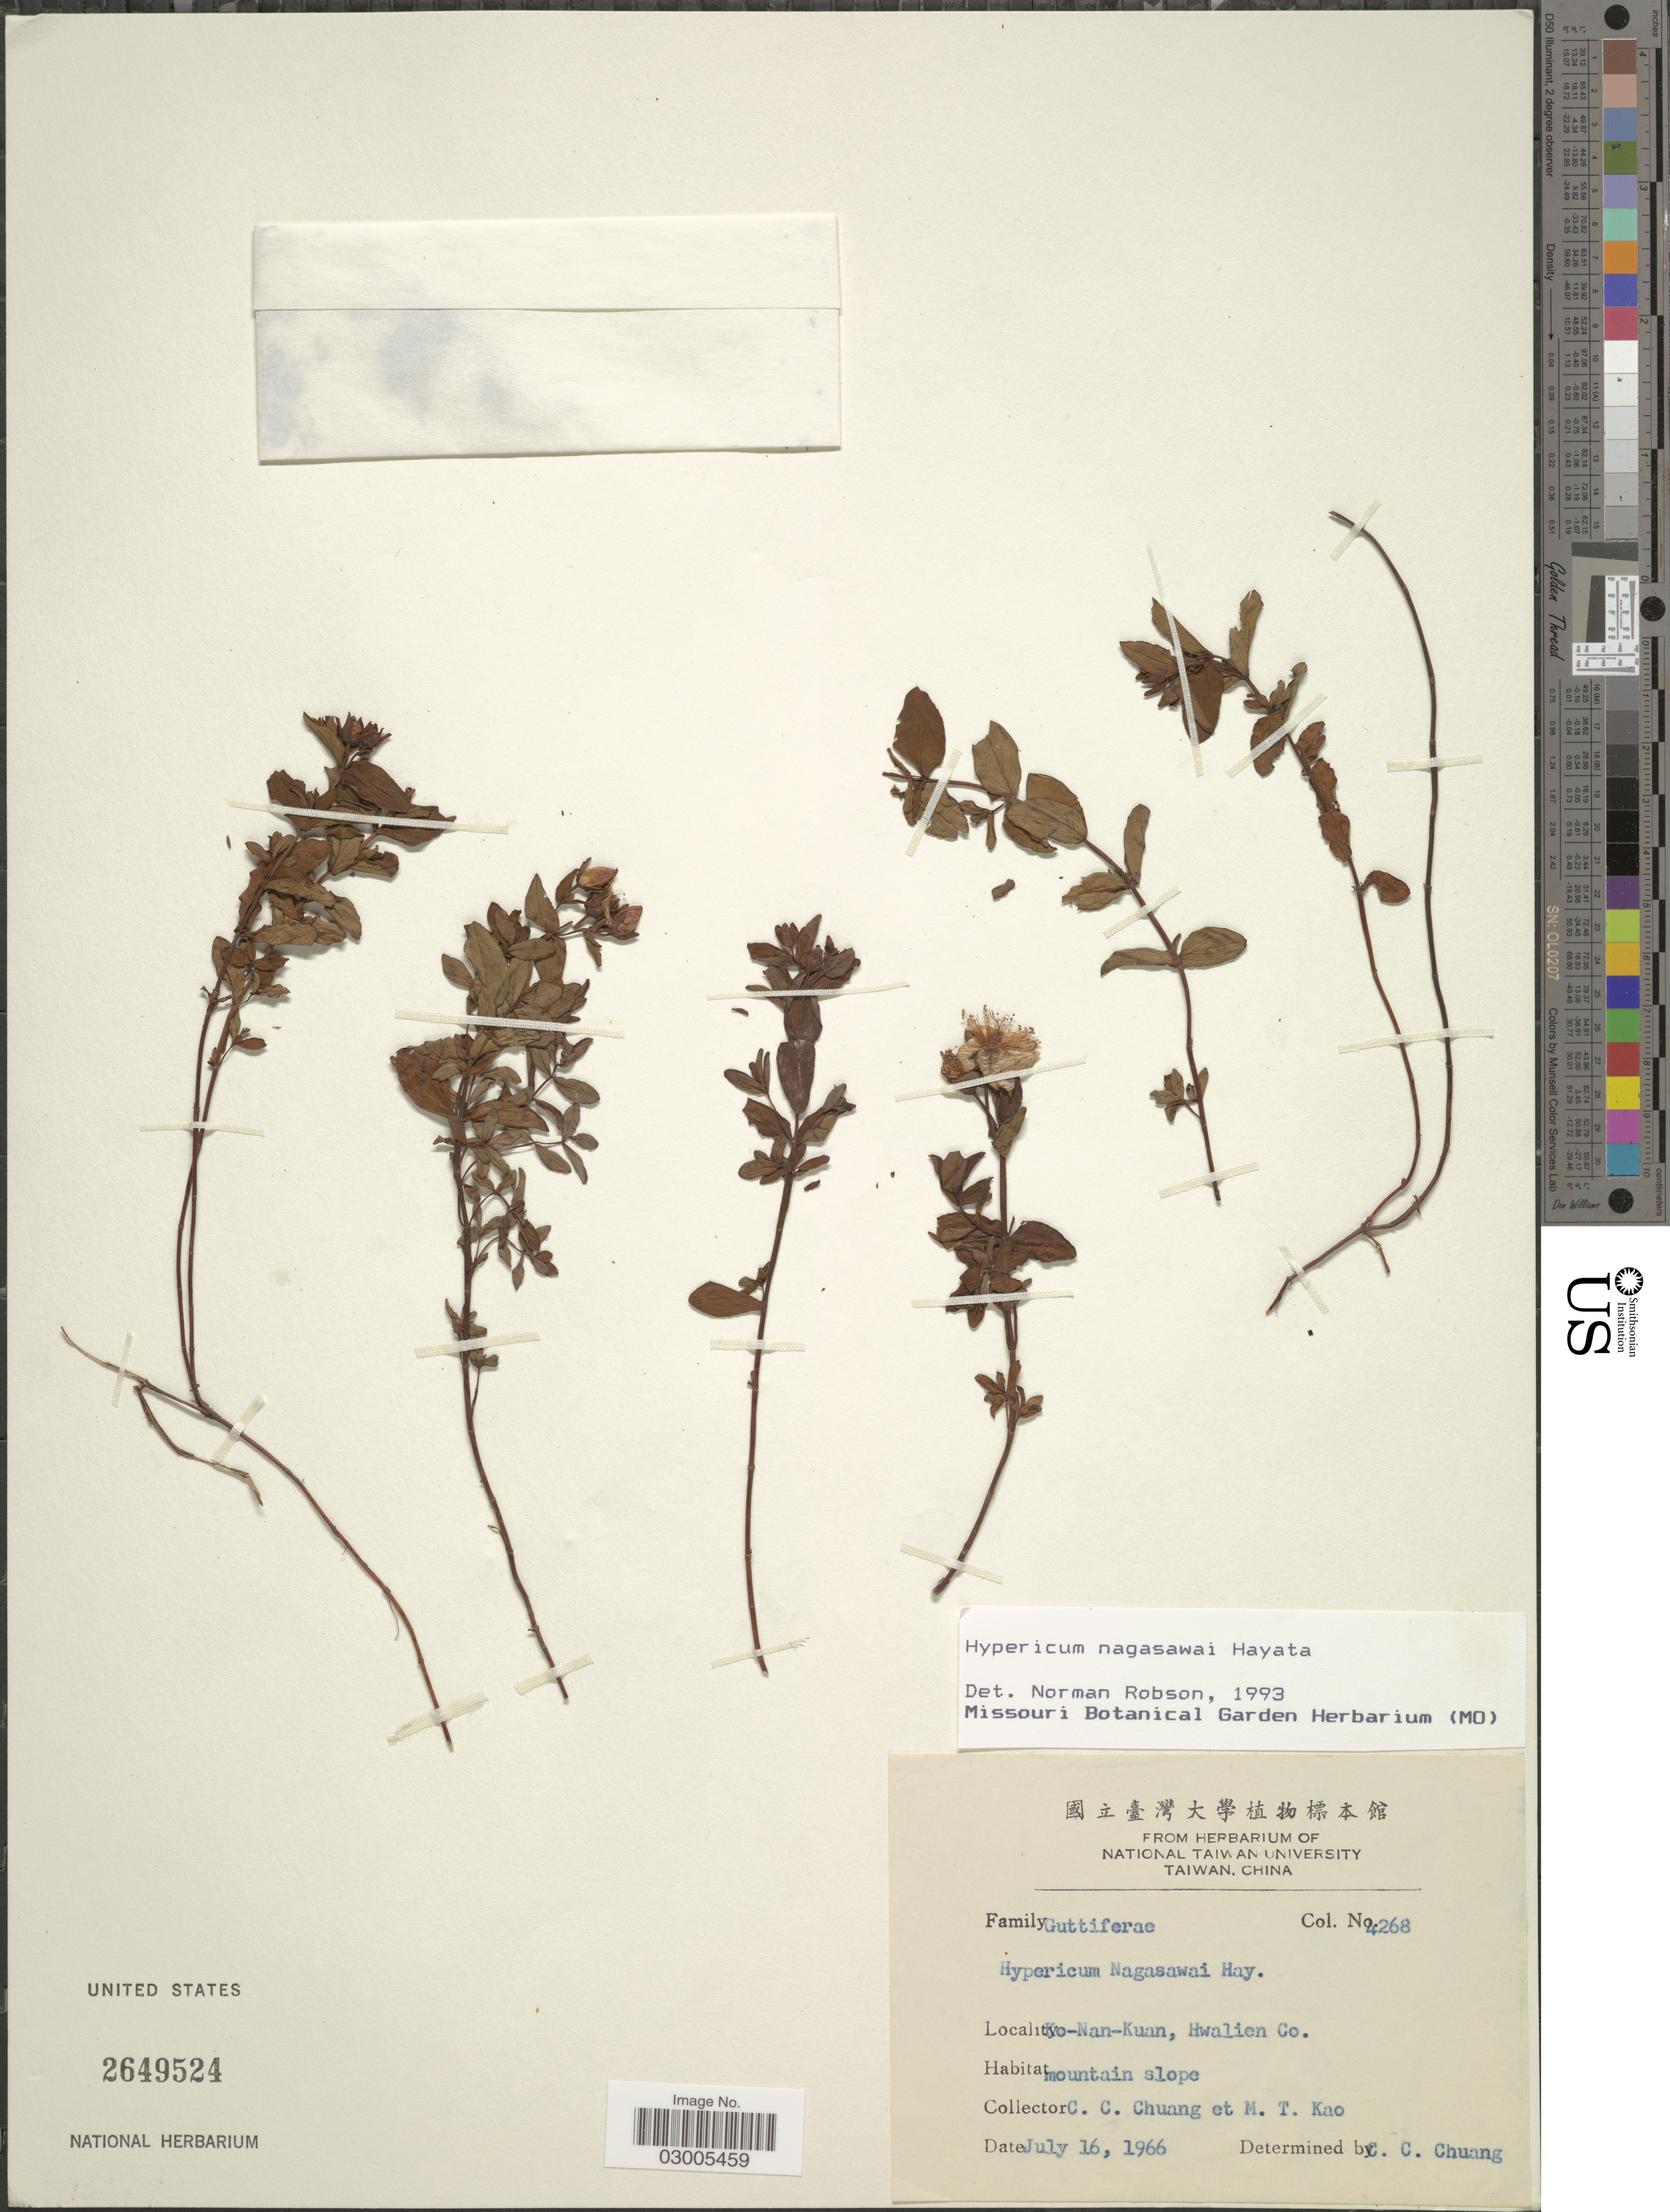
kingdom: Plantae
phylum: Tracheophyta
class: Magnoliopsida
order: Malpighiales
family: Hypericaceae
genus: Hypericum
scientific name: Hypericum nagasawae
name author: Hayata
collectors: C. C. Chuang & M. T. Kao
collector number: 4268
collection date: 1966-07-16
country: Taiwan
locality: Ko-Nan-Kuan, Hwalien Co.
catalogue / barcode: US 2649524